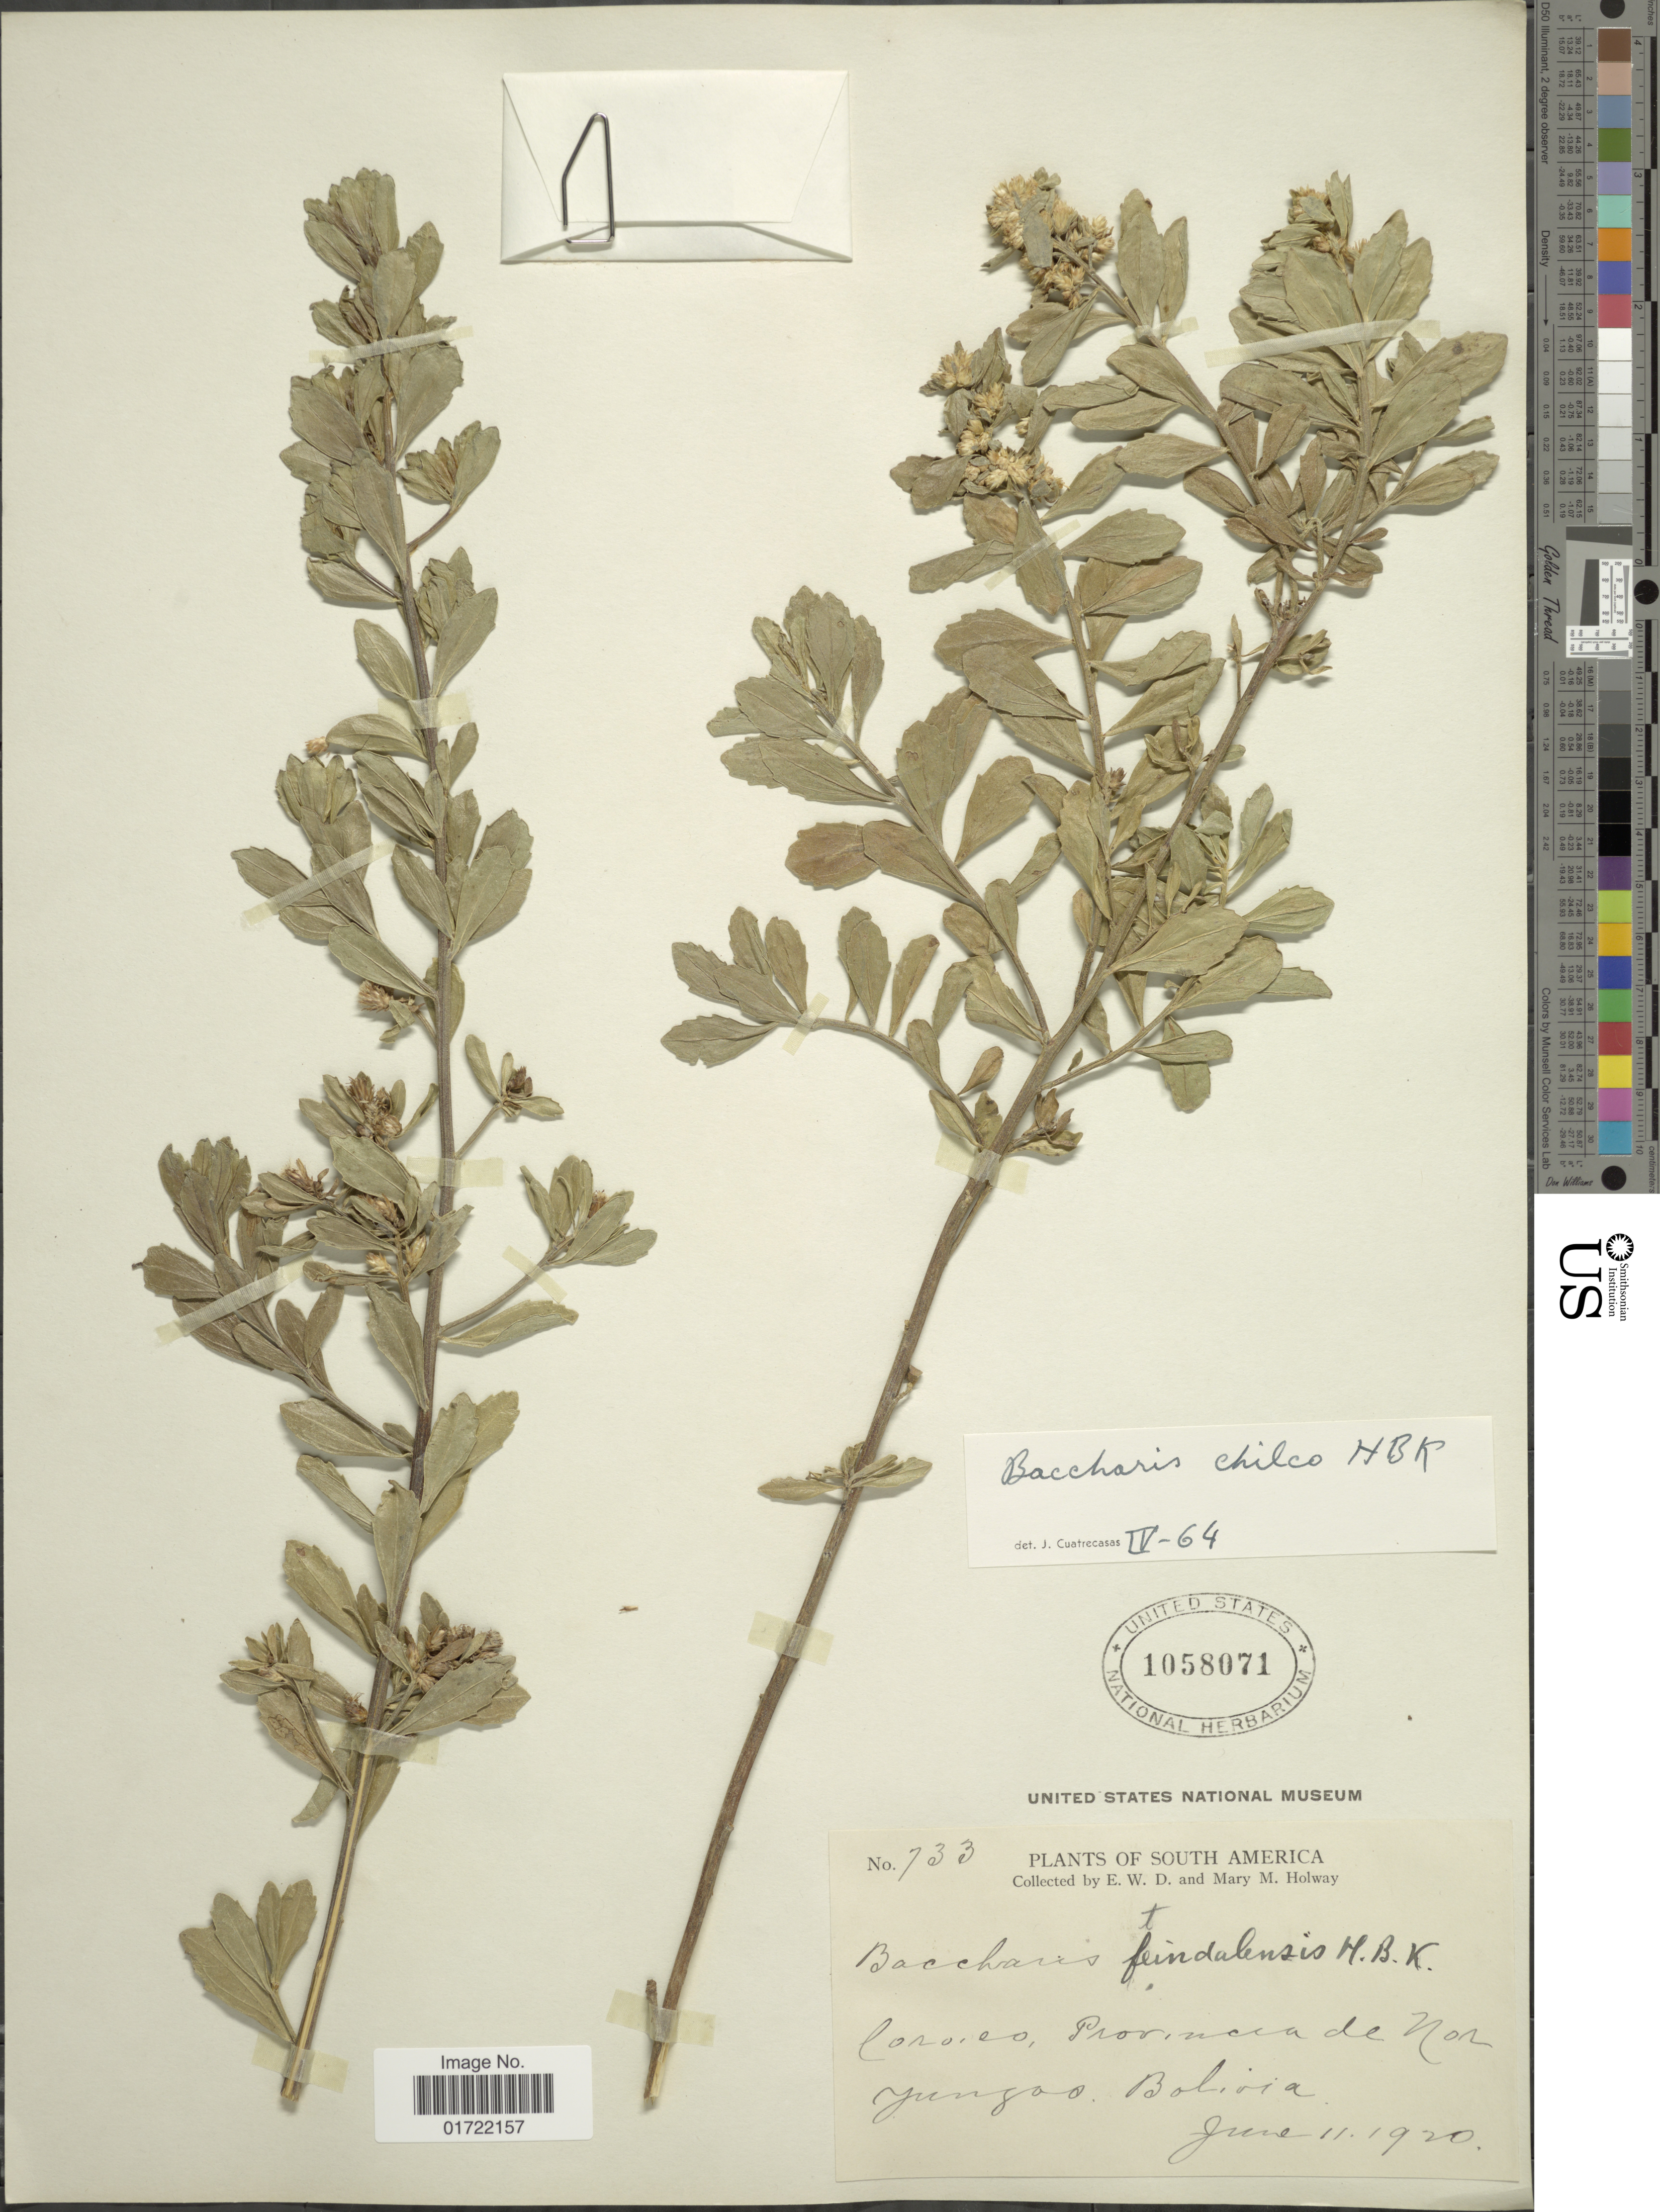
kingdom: Plantae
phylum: Tracheophyta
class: Magnoliopsida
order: Asterales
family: Asteraceae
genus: Baccharis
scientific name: Baccharis chilco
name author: Kunth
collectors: E. W. D. Holway & M. M. Holway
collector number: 733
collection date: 1920-06-11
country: Bolivia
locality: Coroicos, Provincia de Nor Yungas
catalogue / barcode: US 1058071